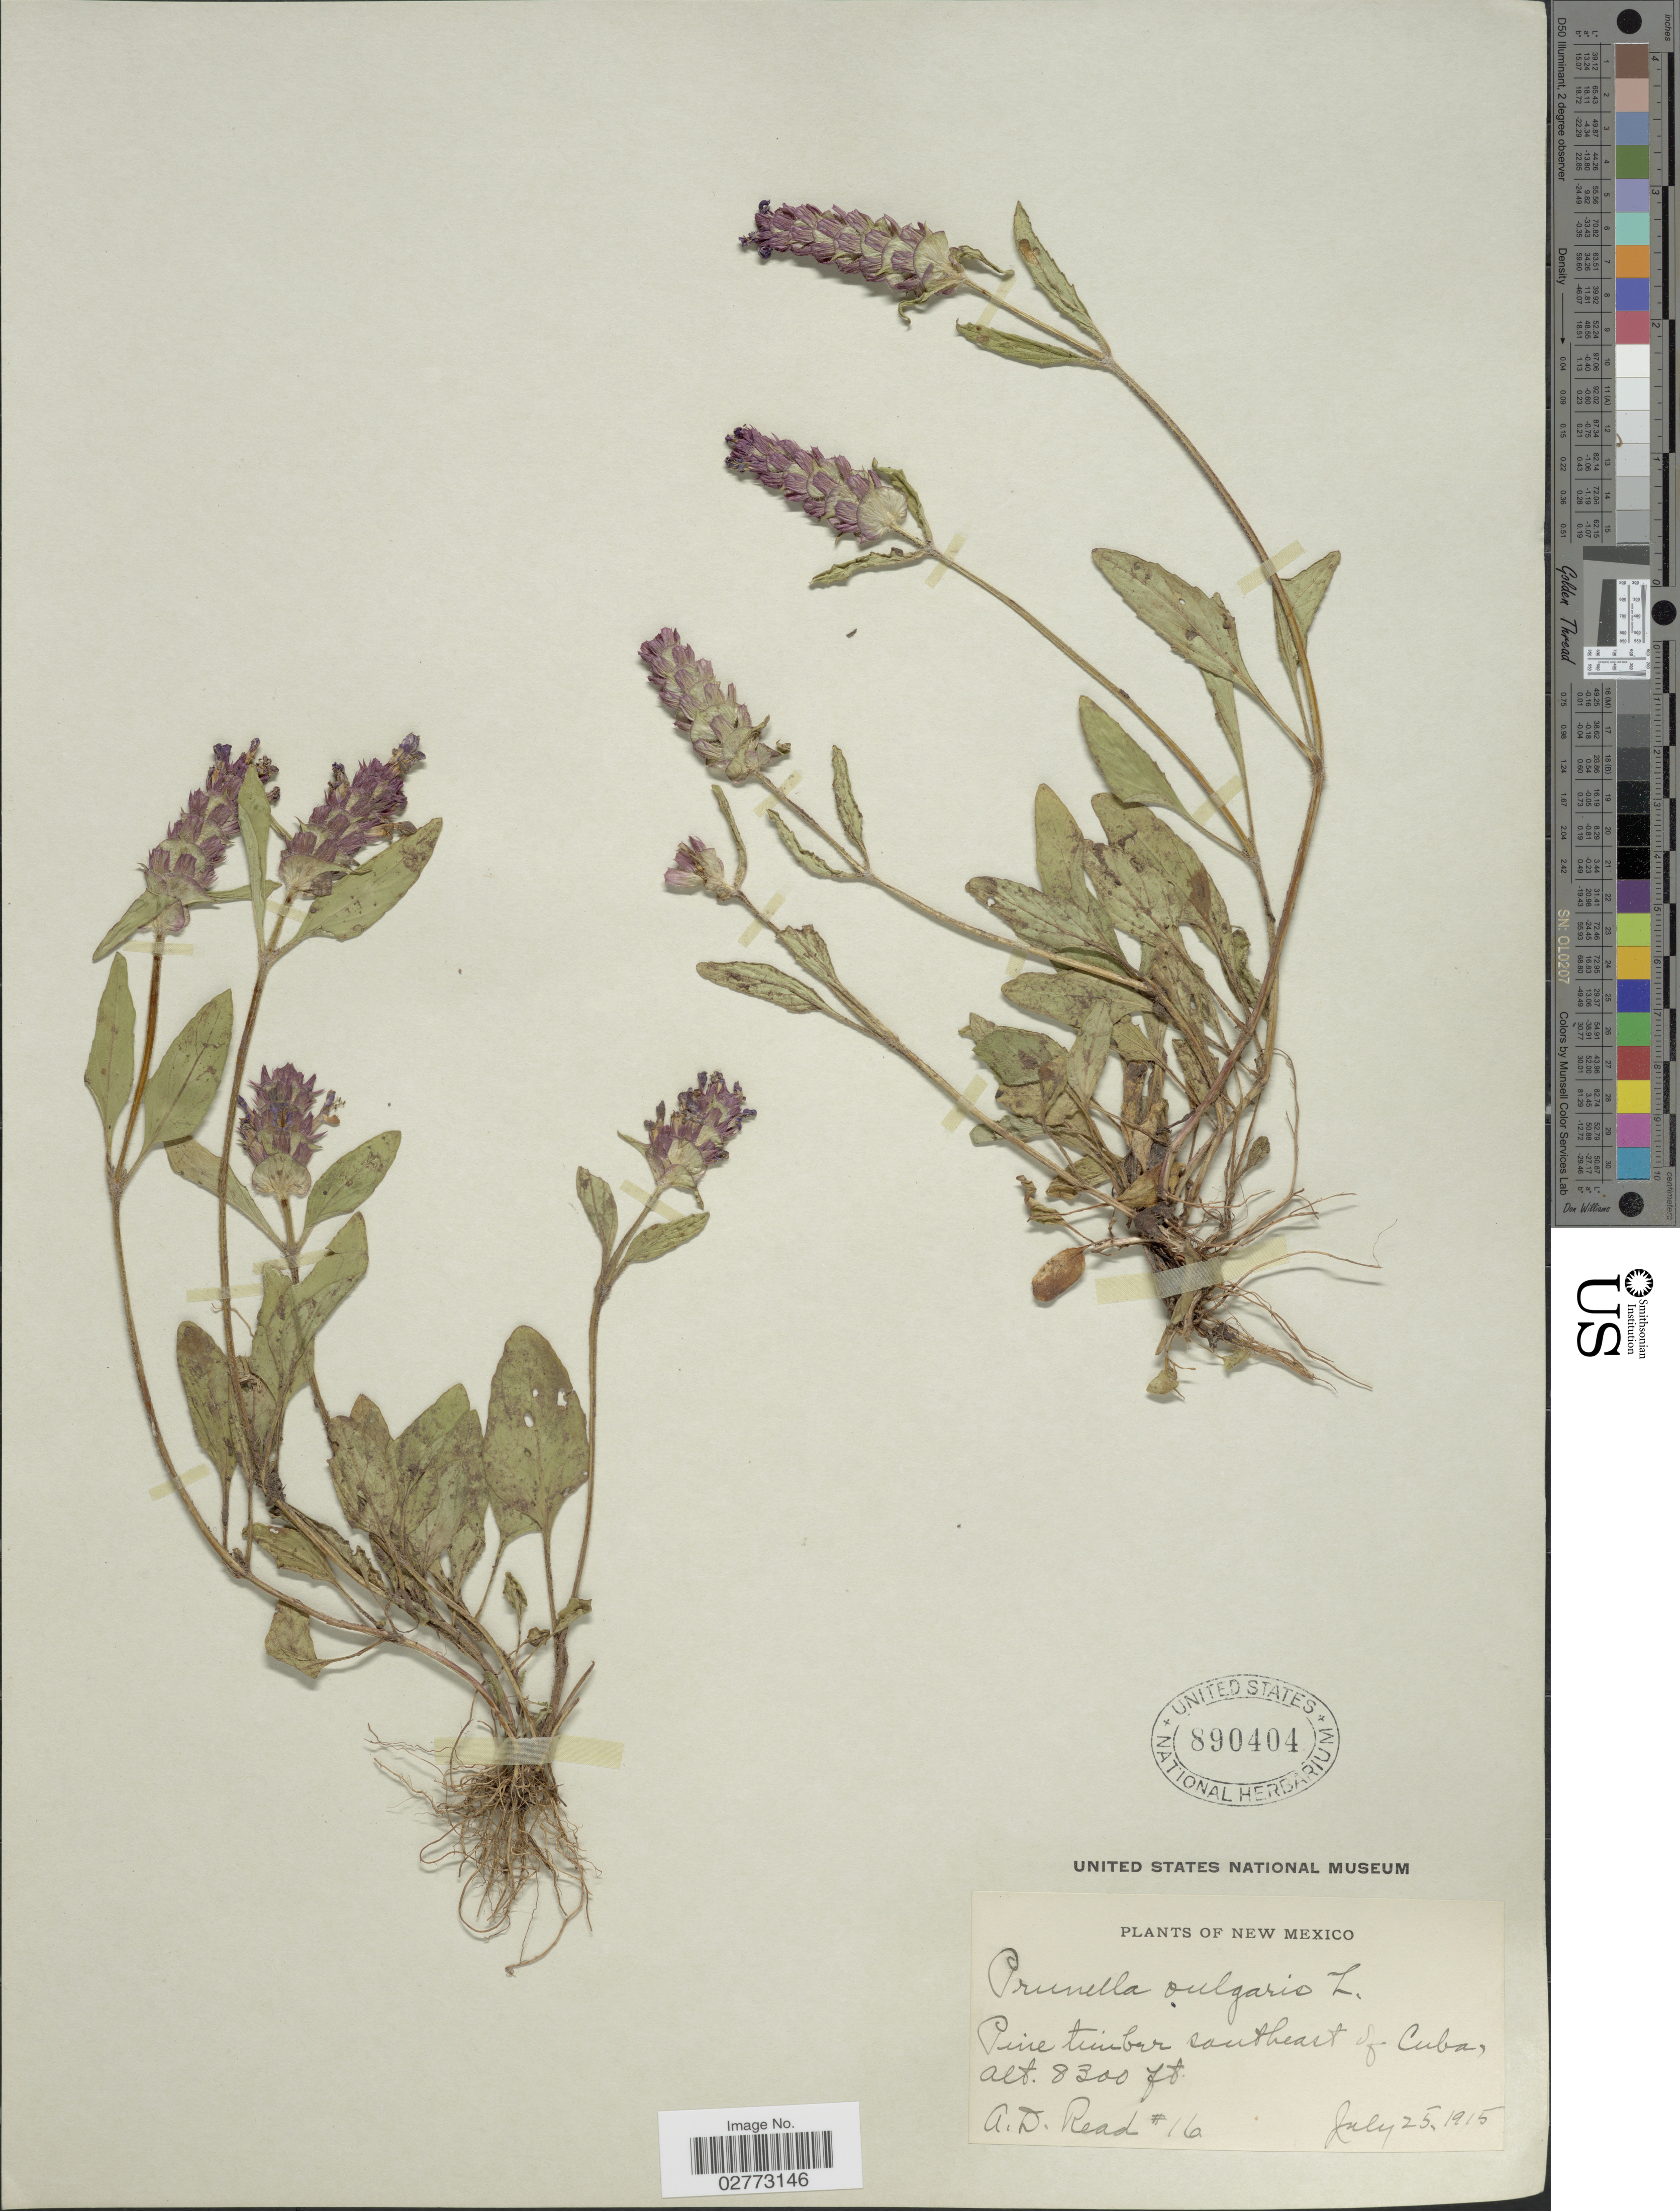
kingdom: Plantae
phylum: Tracheophyta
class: Magnoliopsida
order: Lamiales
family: Lamiaceae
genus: Prunella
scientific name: Prunella vulgaris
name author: L.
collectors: A. D. Read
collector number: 16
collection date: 1915-07-25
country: United States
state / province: New Mexico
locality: Pine timber southeast of Cuba.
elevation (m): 2530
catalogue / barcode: US 890404